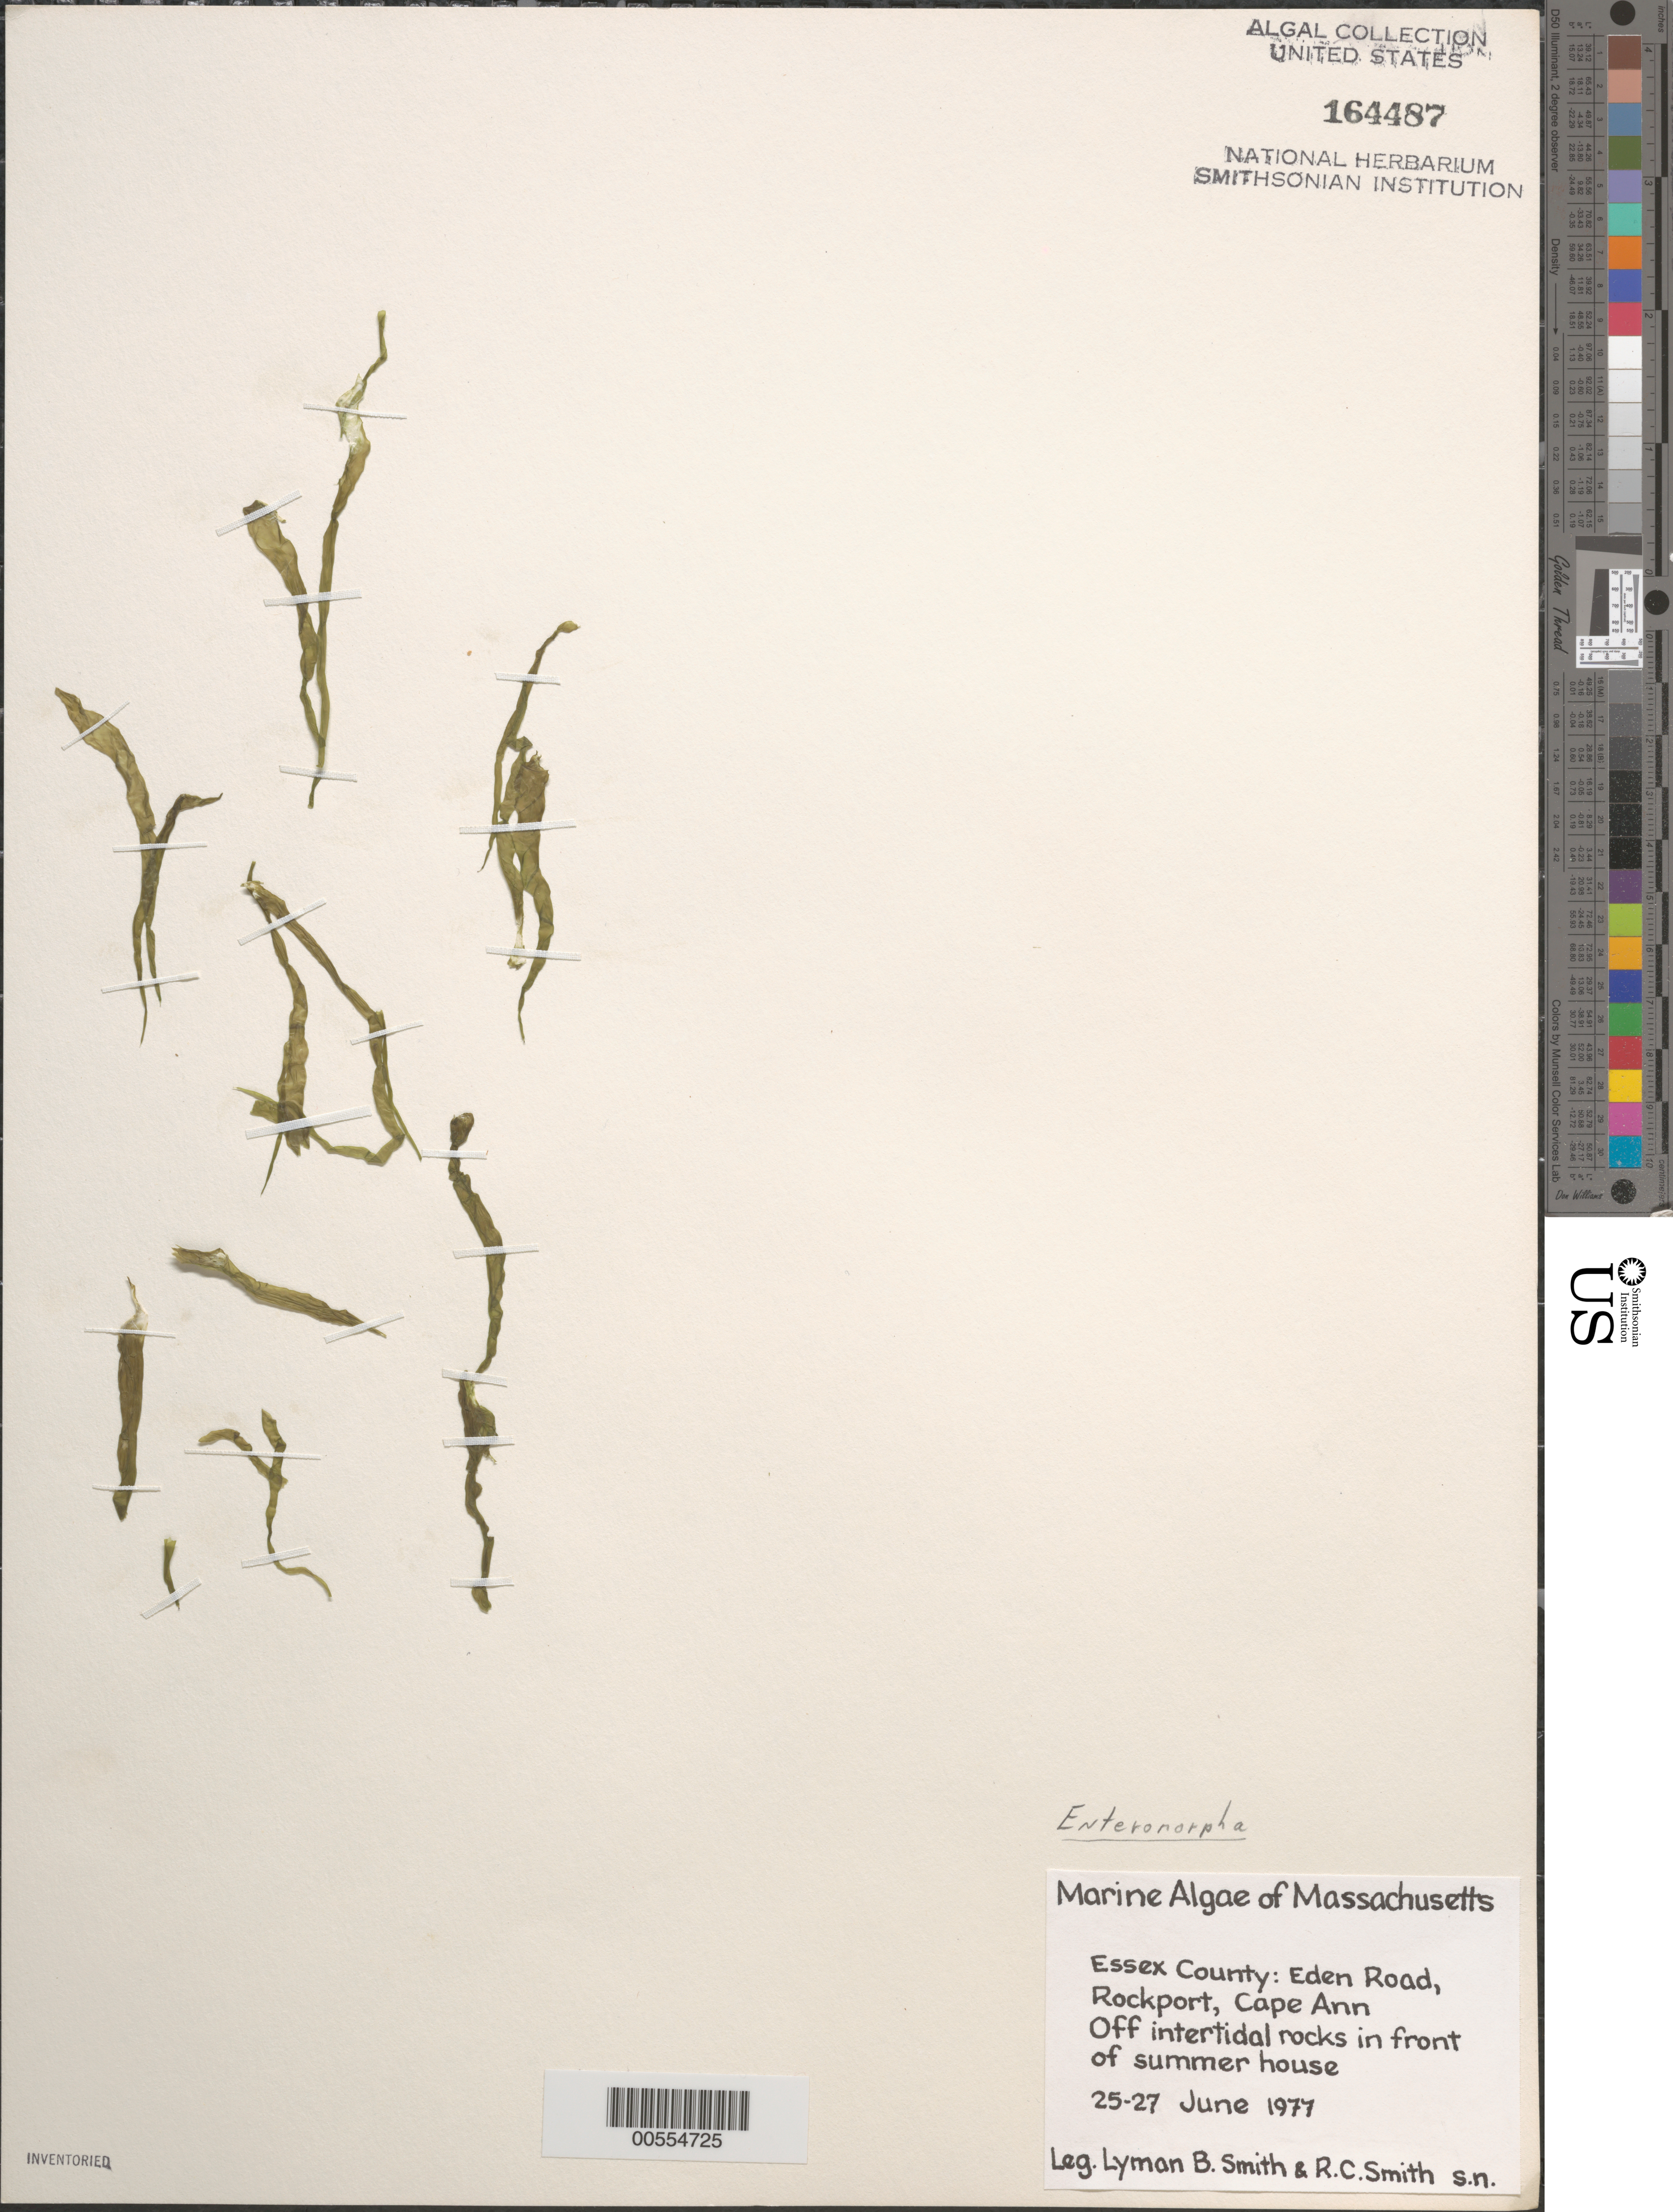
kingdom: Plantae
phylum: Chlorophyta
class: Ulvophyceae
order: Ulvales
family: Ulvaceae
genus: Ulva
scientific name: Ulva sp.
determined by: Algae name updating Project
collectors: L. Smith & R. C. Smith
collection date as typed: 25 Jun 1977 to 27 Jun 1977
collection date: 1977-06-25/1977-06-27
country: United States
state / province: Massachusetts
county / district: Essex County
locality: Cape Ann, Rockport, Eden Road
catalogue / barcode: US 164487